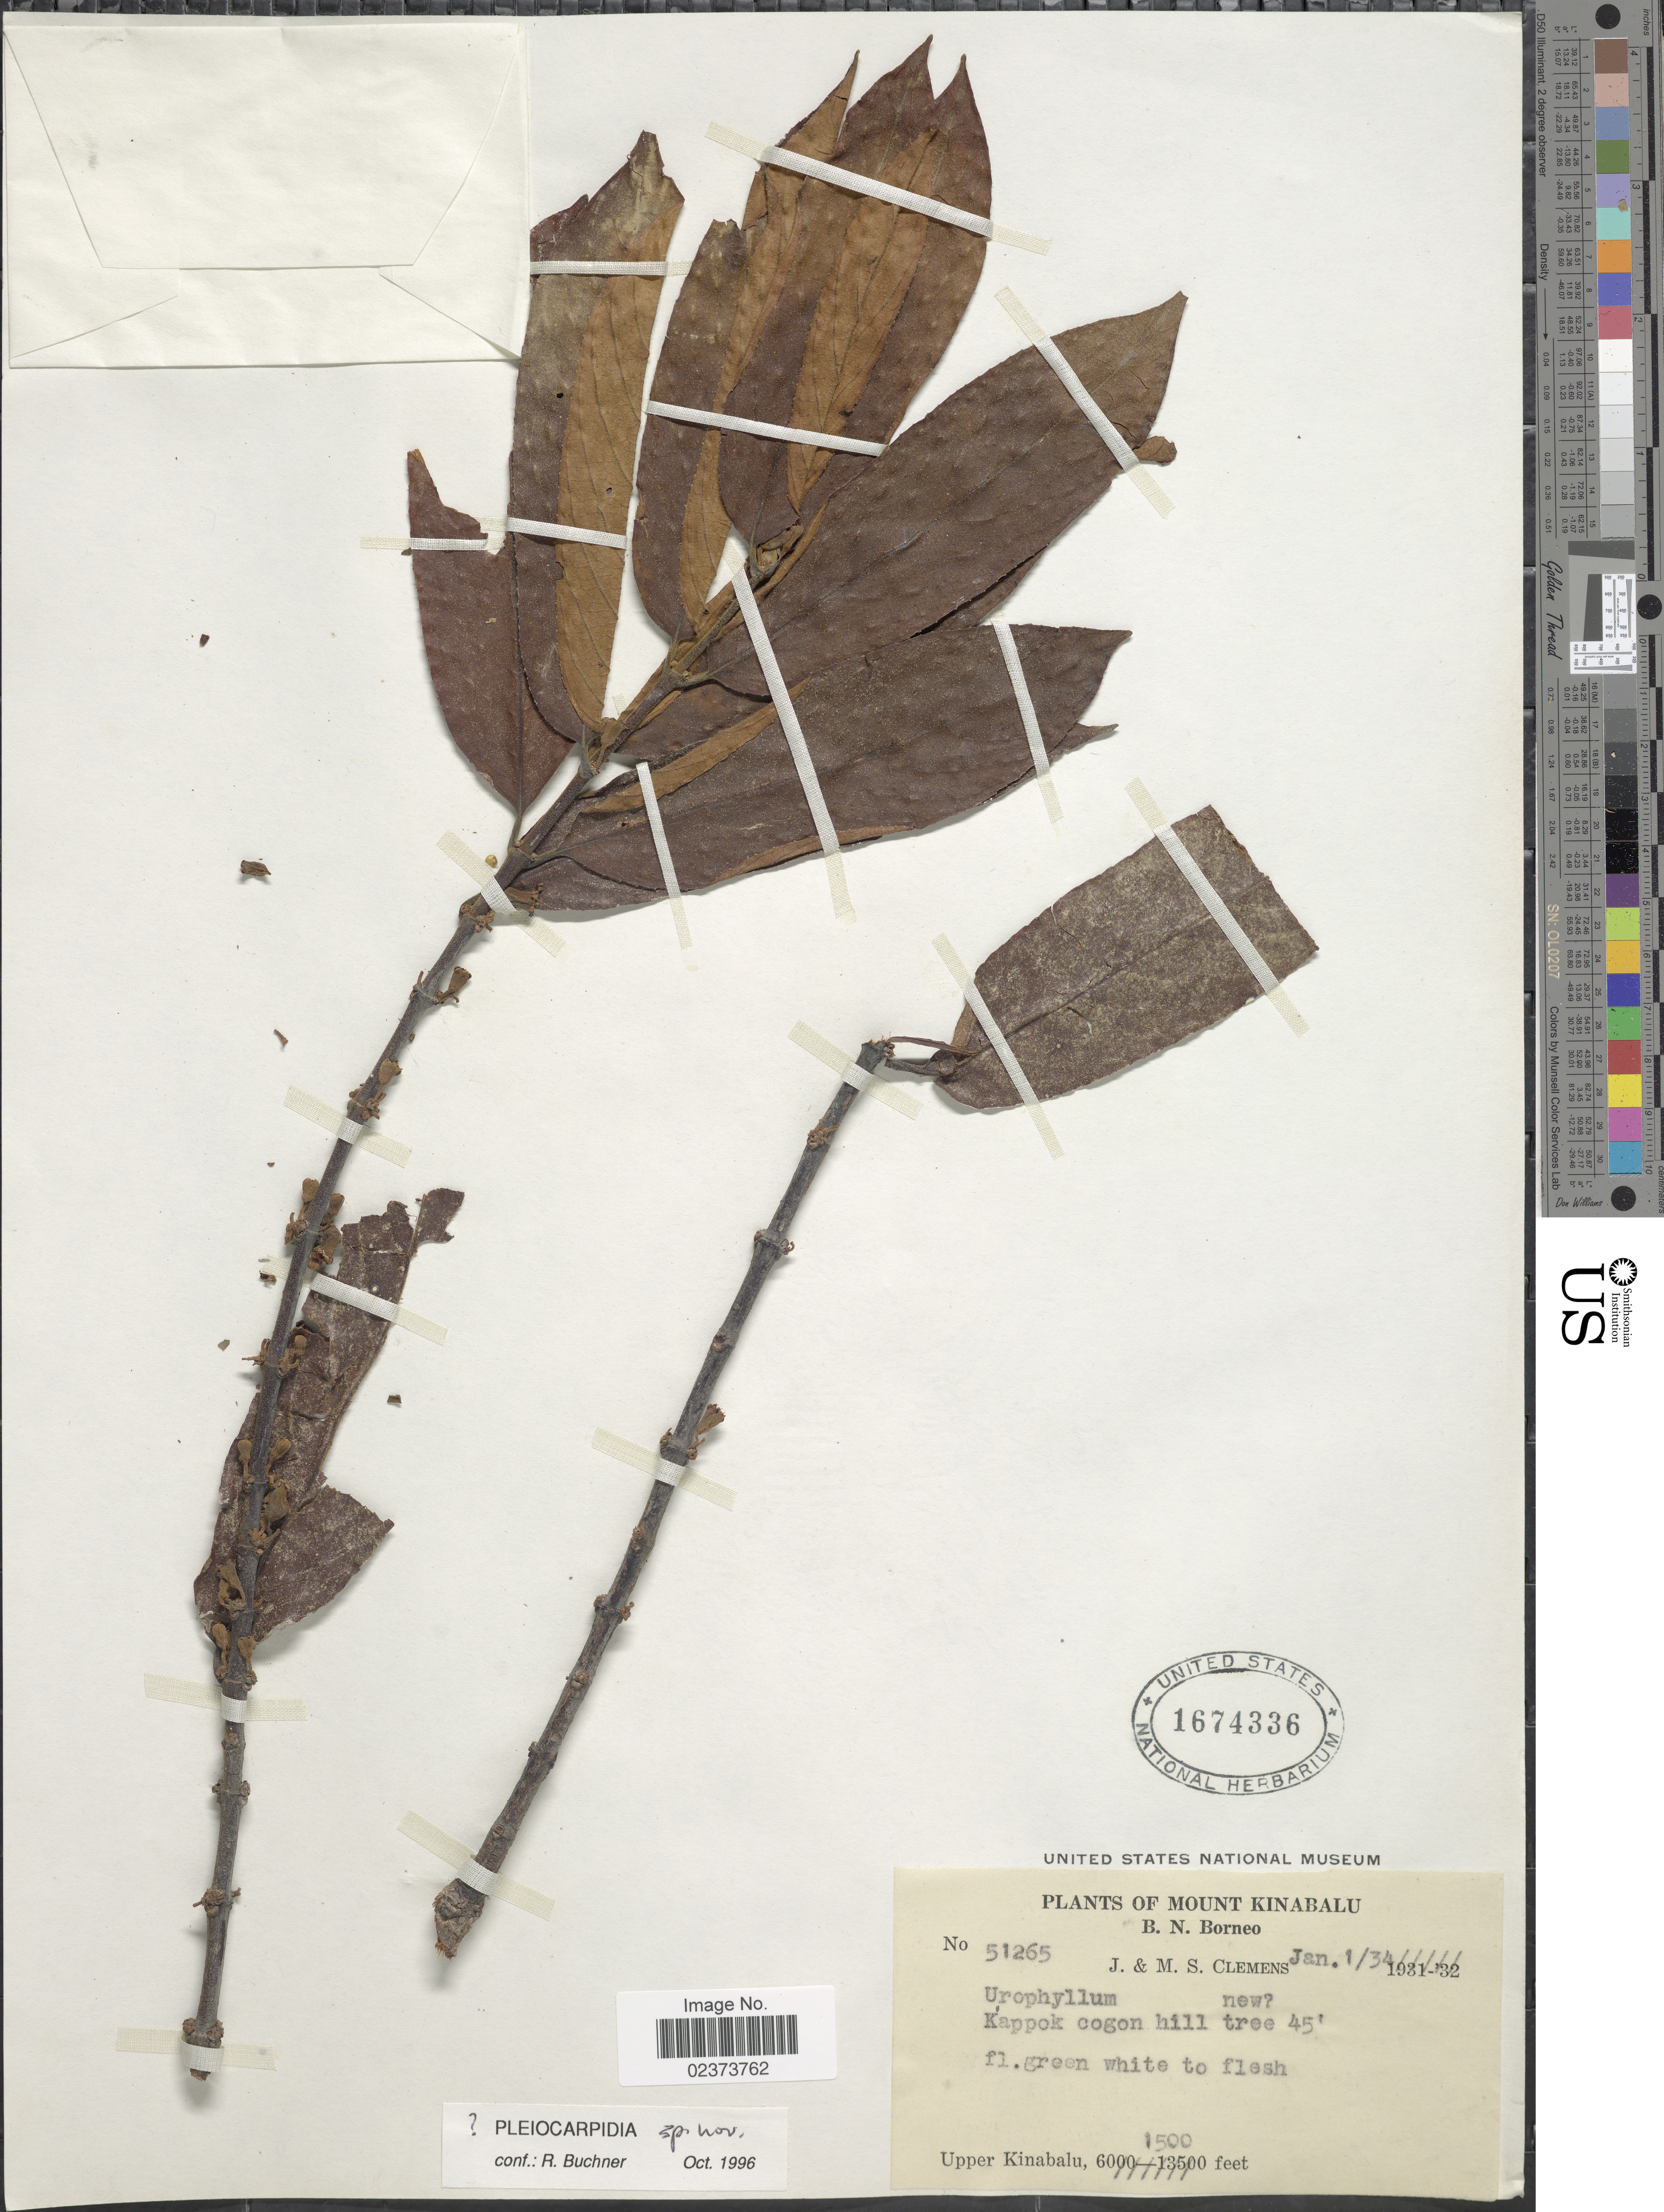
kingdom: Plantae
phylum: Tracheophyta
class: Magnoliopsida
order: Gentianales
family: Rubiaceae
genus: Pleiocarpidia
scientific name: Pleiocarpidia sp.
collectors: J. Clemens & M. S. Clemens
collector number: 51265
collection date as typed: Transcribed d/m/y: 1/1/34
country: Malaysia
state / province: Sabah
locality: Mount Kinabalu, B. N. Borneo, Kappok cogon hill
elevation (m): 457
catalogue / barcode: US 1674336